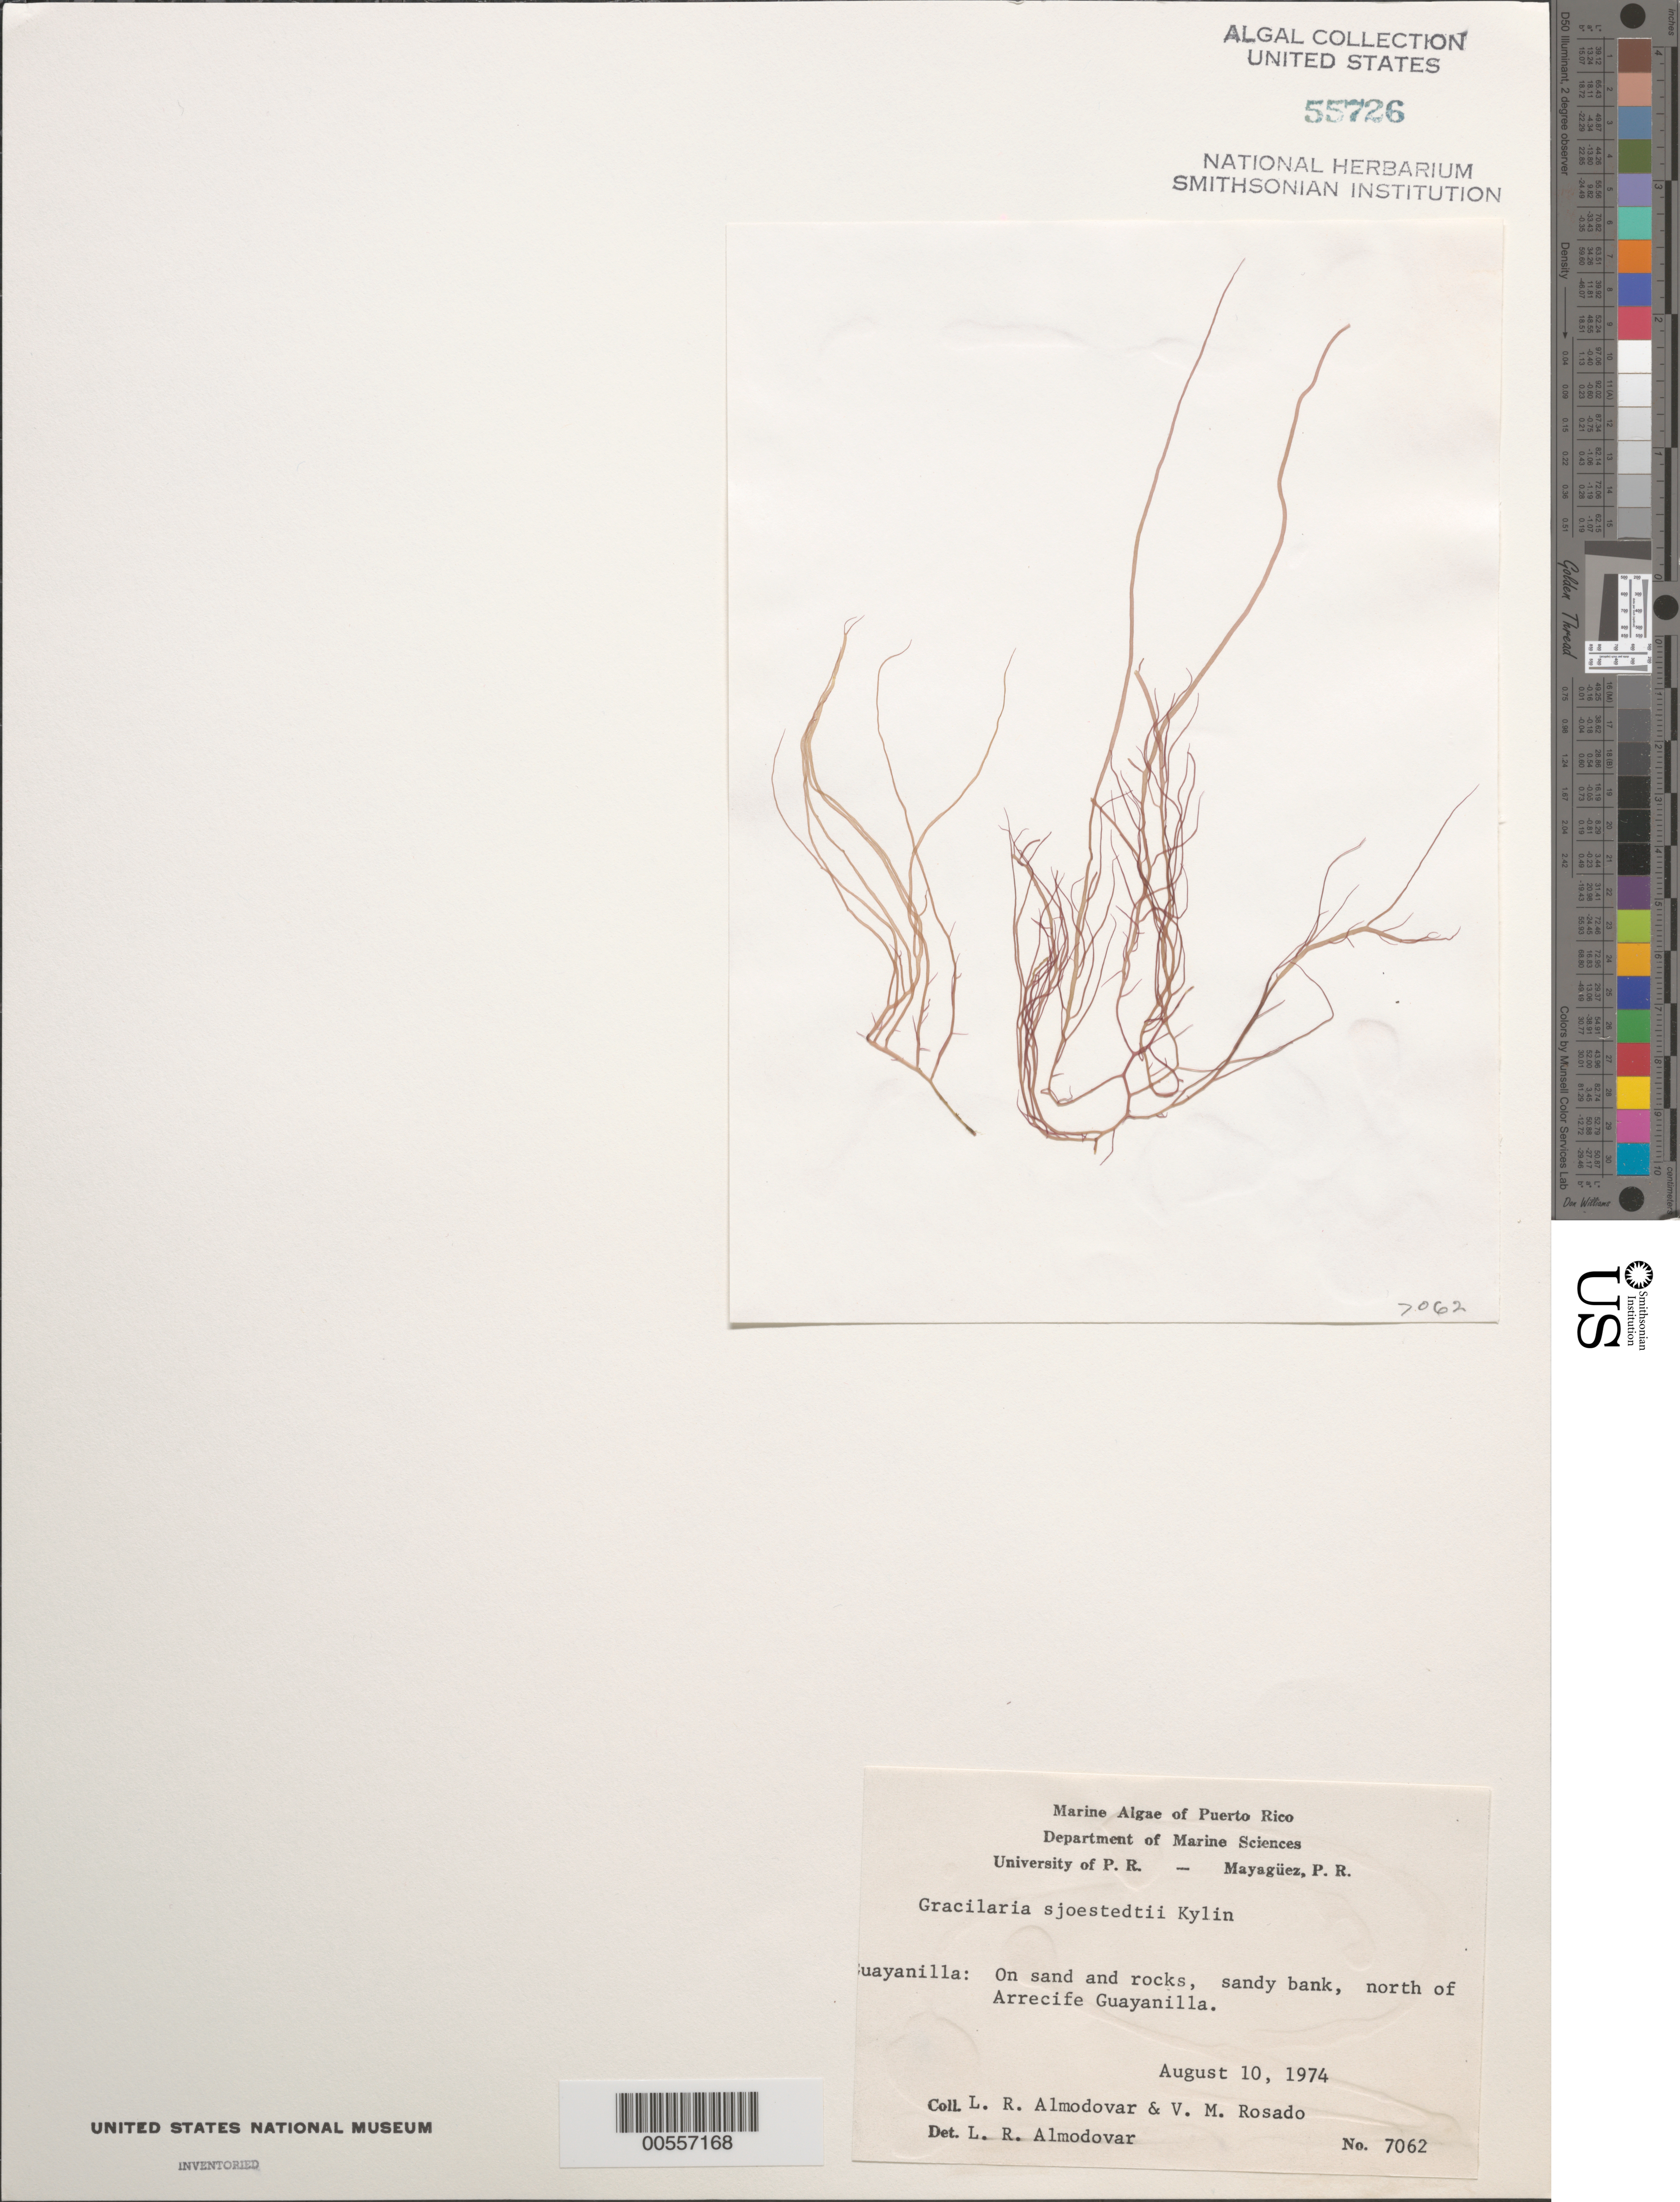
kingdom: Plantae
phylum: Rhodophyta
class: Florideophyceae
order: Gracilariales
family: Gracilariaceae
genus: Gracilariopsis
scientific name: Gracilariopsis andersonii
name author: (Grunow) E.Y. Dawson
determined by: Algae name updating Project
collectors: L. Almodovar & V. Rosado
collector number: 7062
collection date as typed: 10 Aug 1974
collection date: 1974-08-10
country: Puerto Rico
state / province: Guayanilla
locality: North of arrecife guayanilla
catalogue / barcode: US 55726